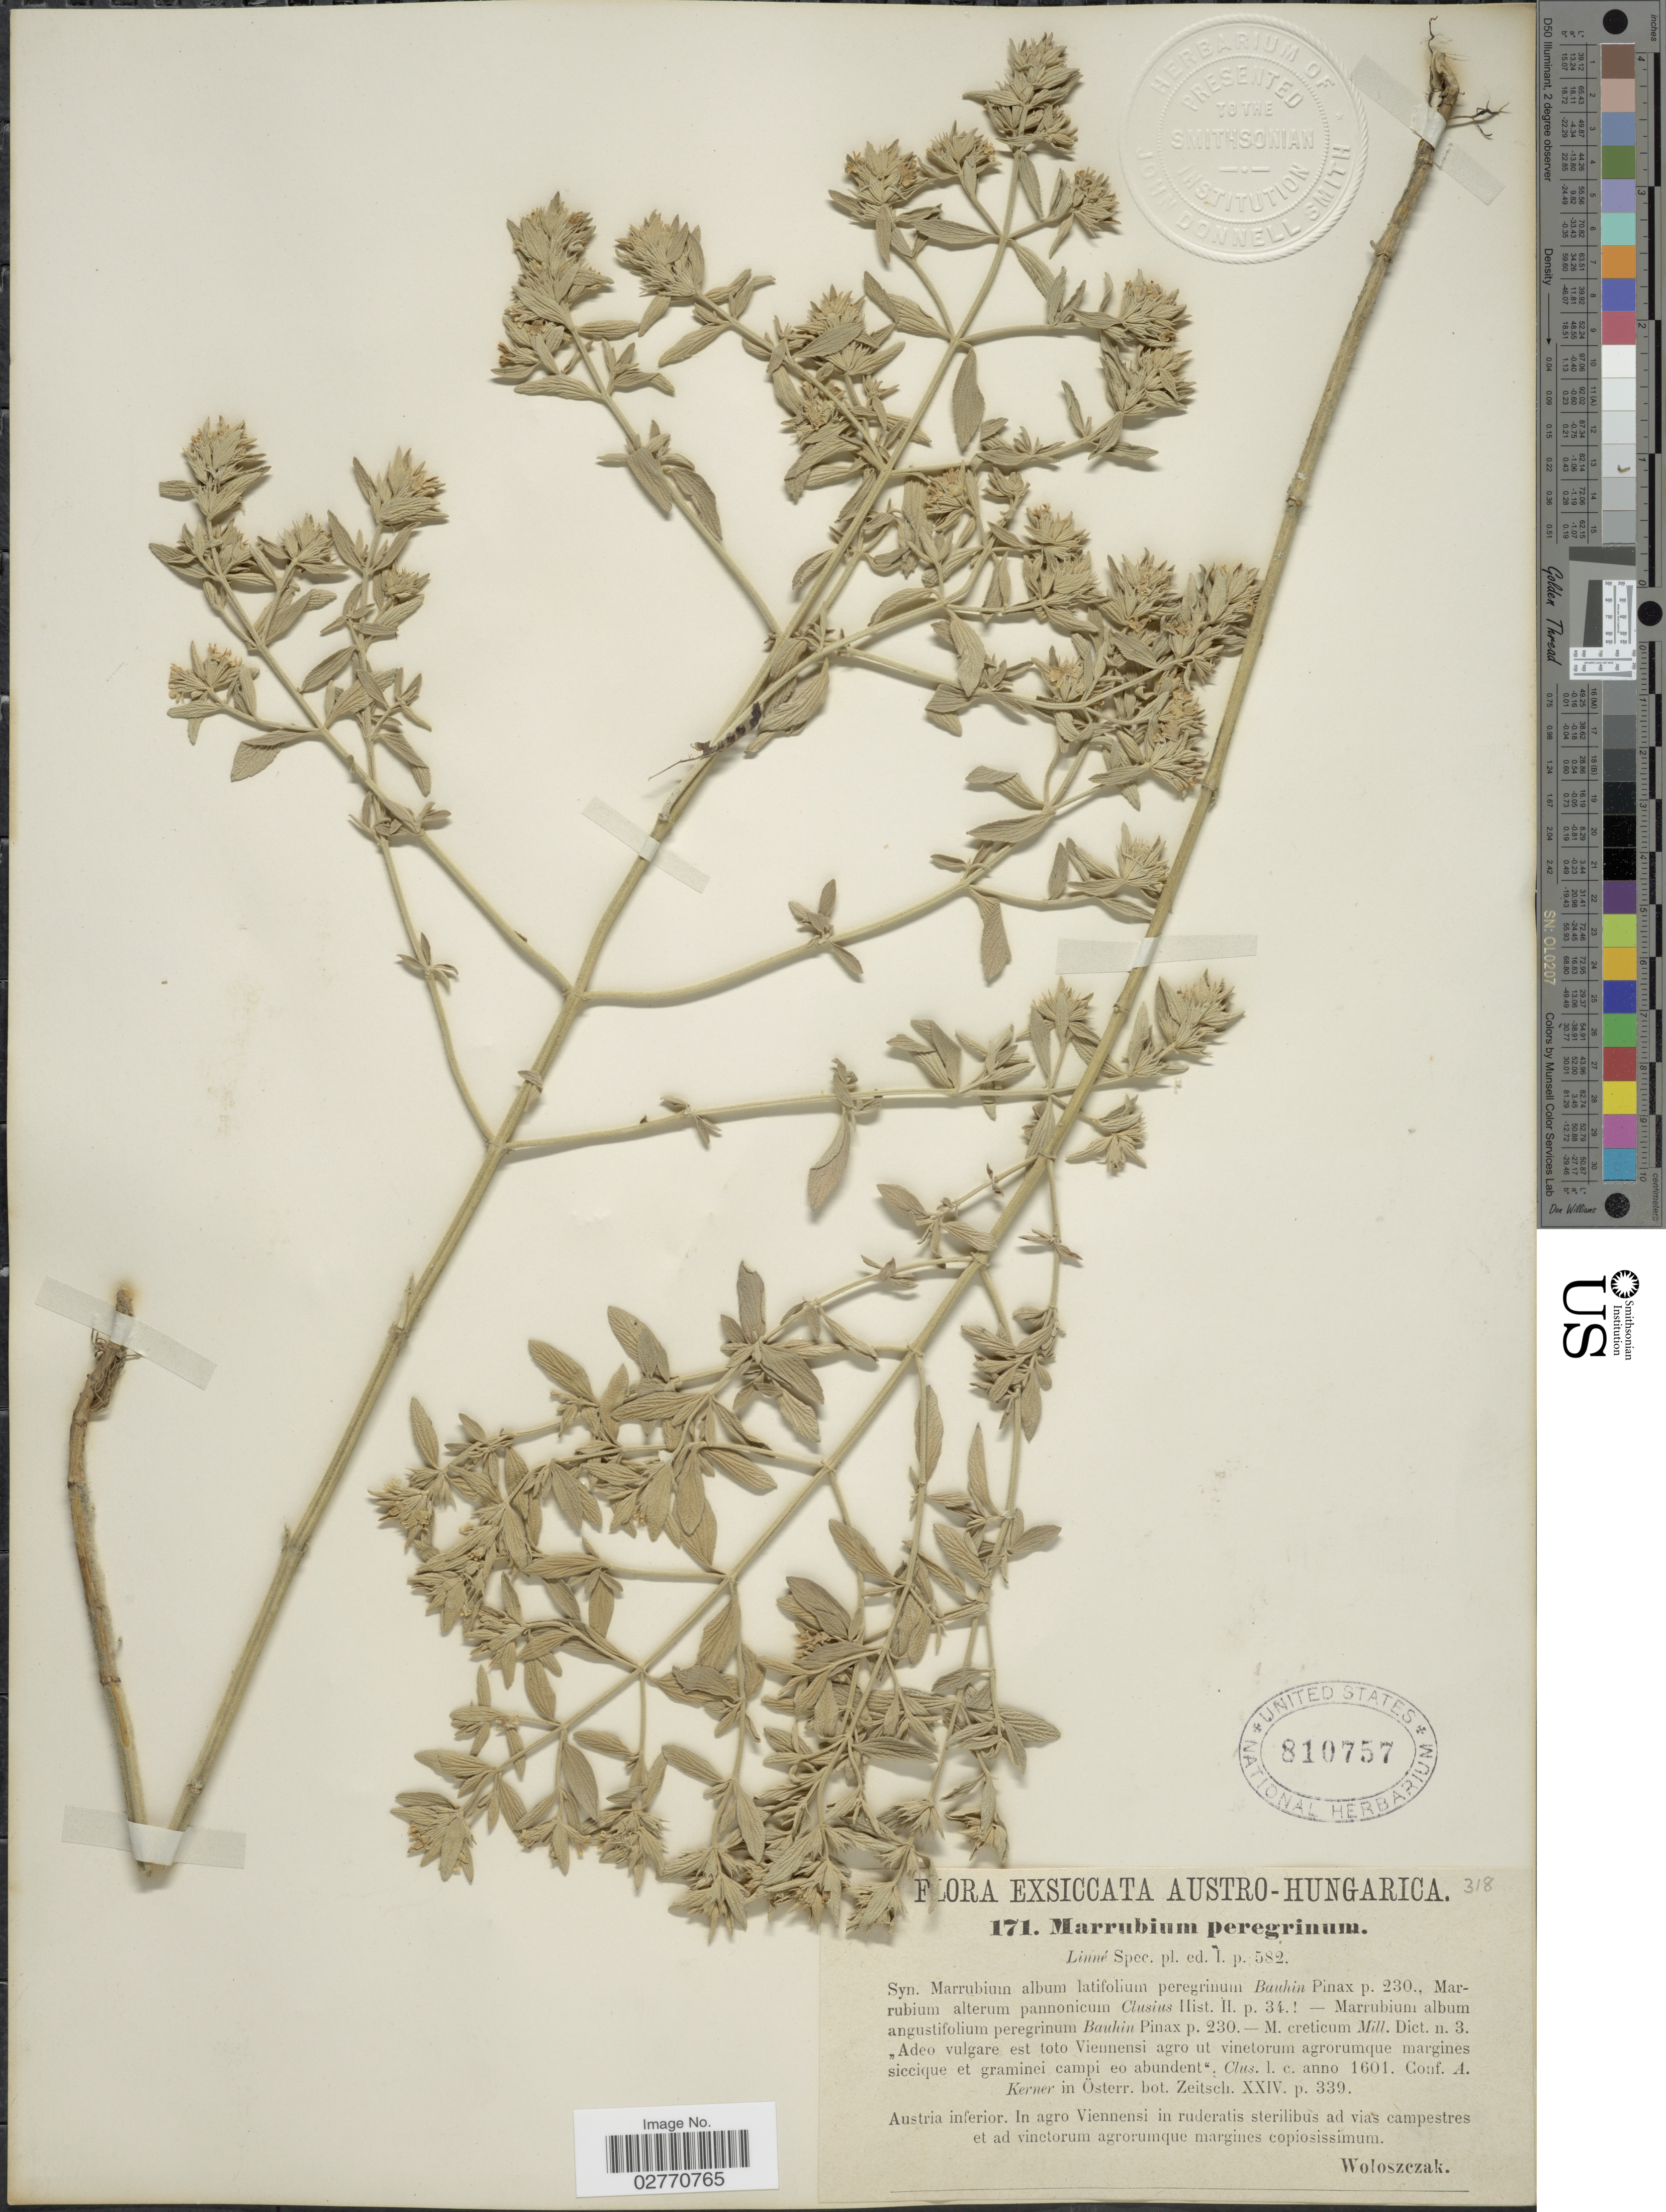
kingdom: Plantae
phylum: Tracheophyta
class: Magnoliopsida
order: Lamiales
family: Lamiaceae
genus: Marrubium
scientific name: Marrubium peregrinum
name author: L.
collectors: E. Woloszczak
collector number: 171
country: Austria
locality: Austro-Hungarica, Austria inferior, in agro Viennensi in ruderatis sterilibus ad vias campestres et ad vinctorum agrorumque margines copiosissimum.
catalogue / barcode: US 810757